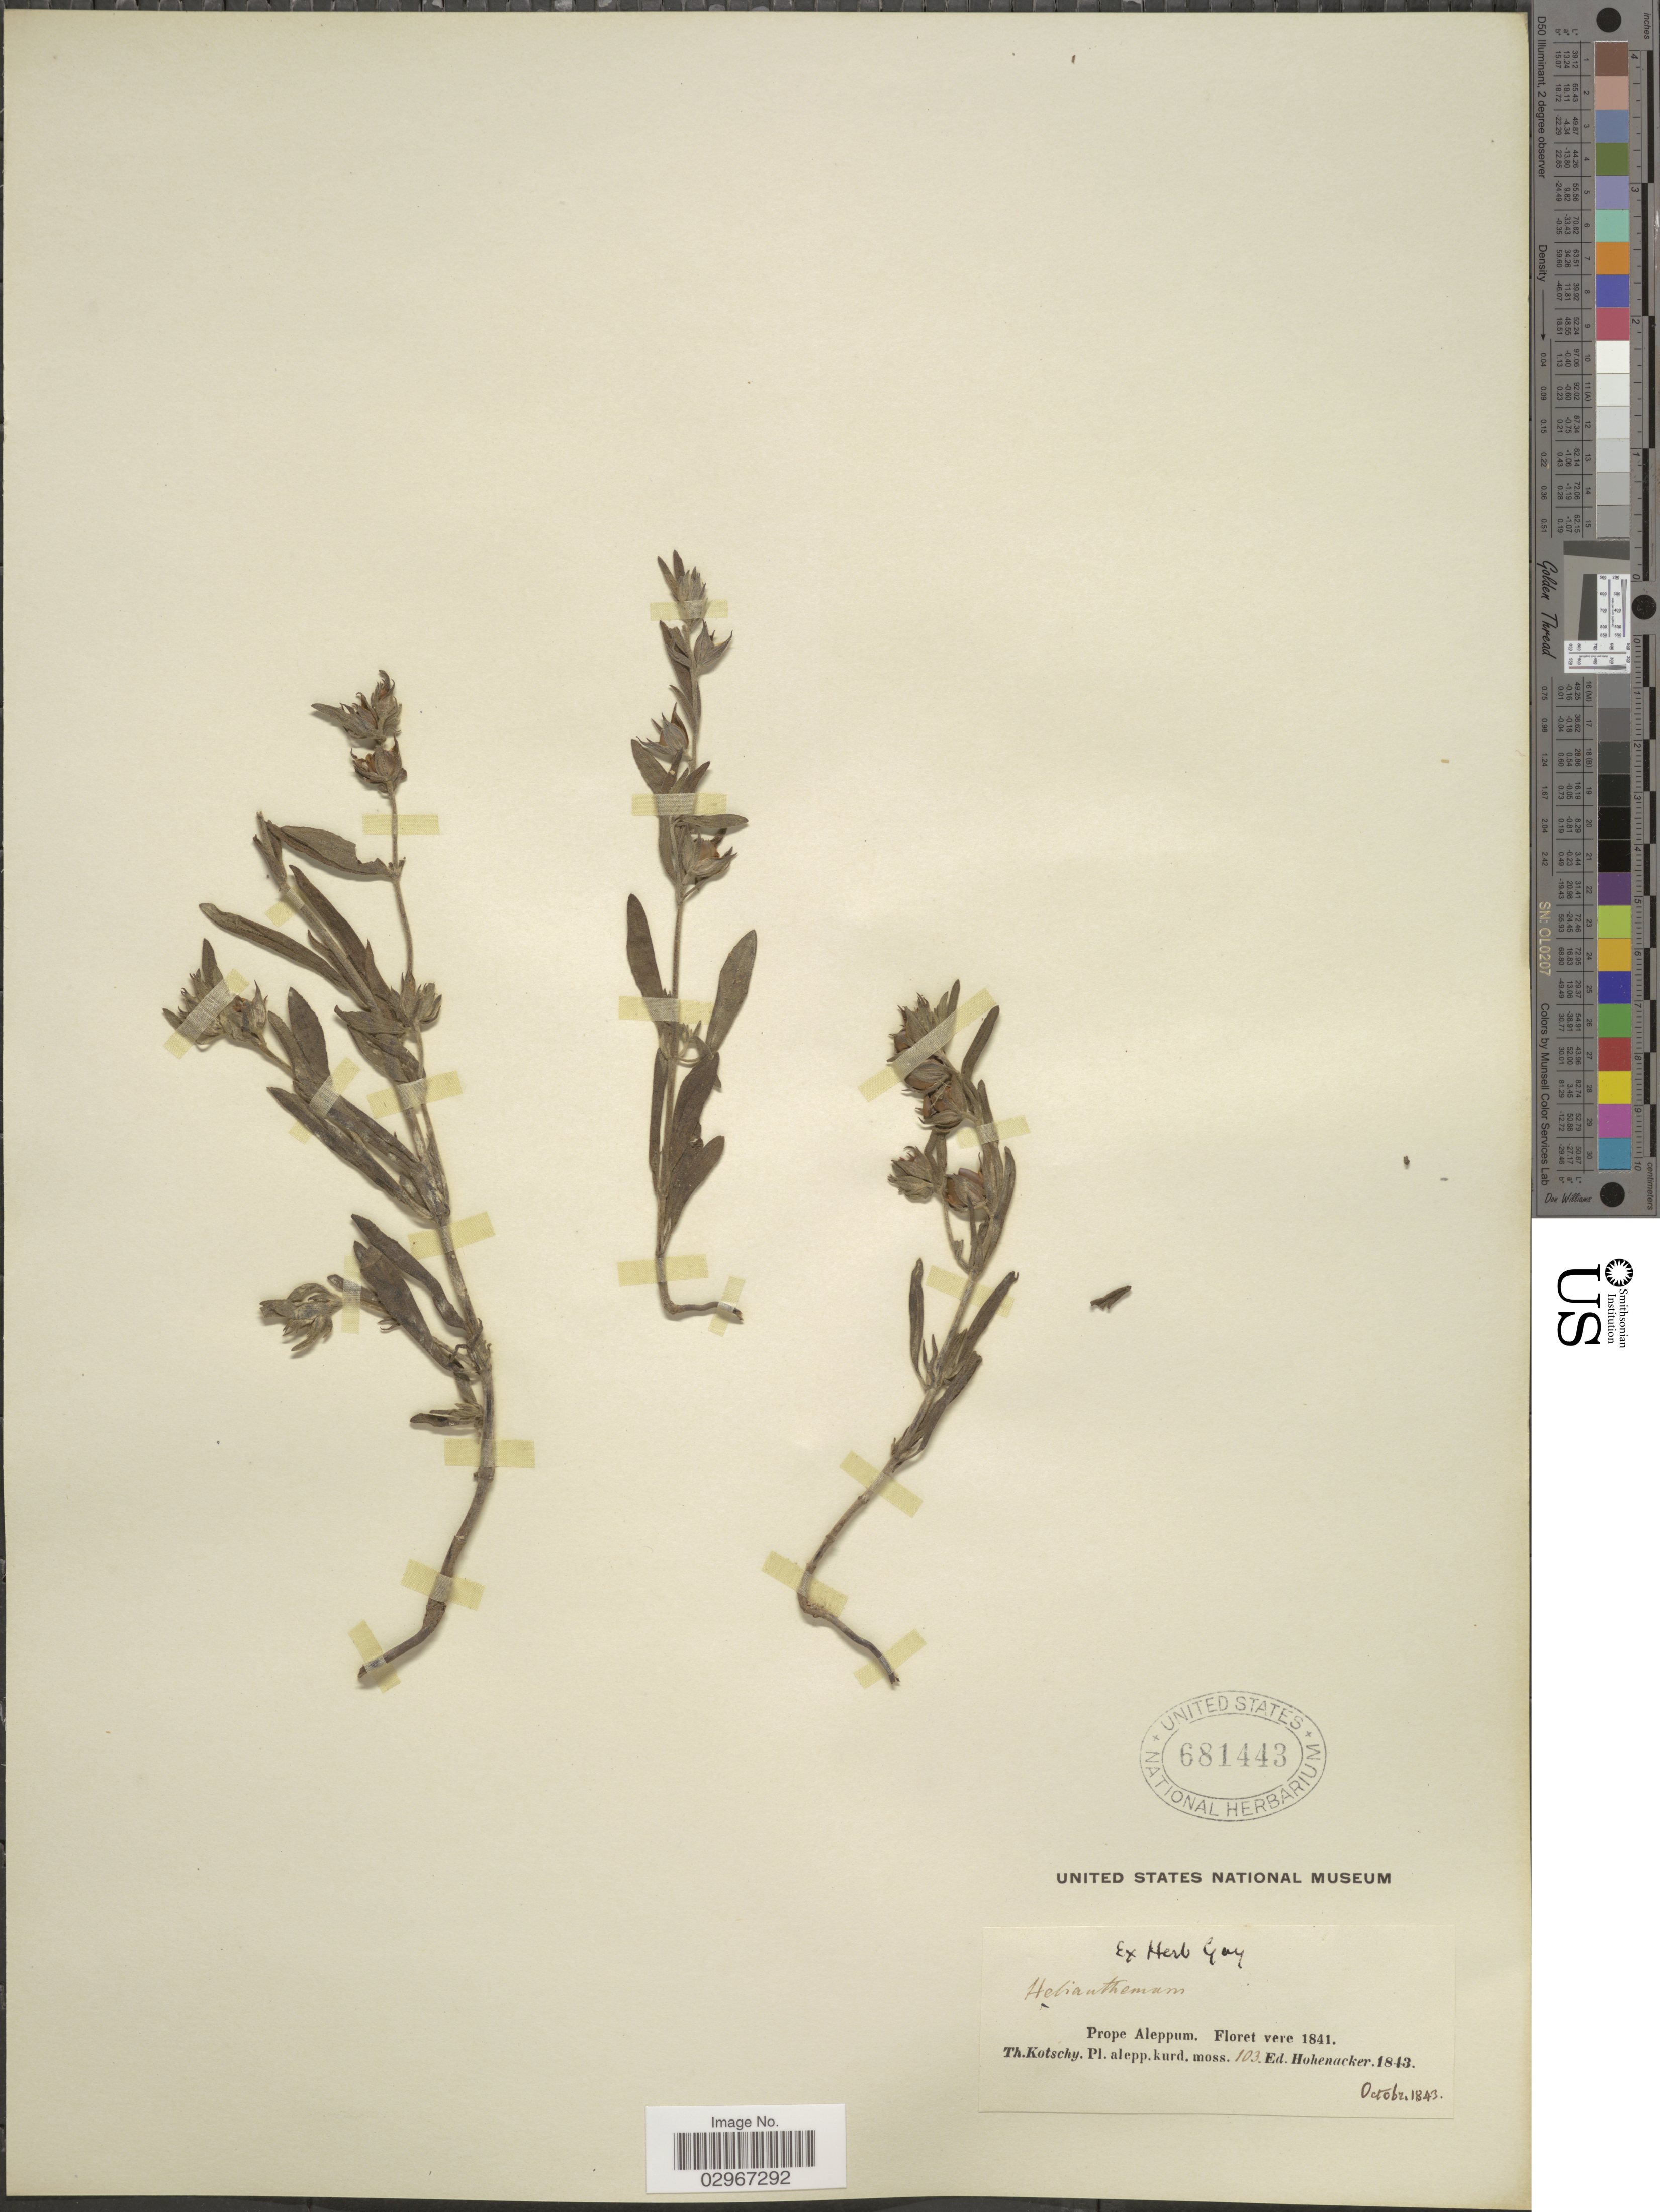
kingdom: Plantae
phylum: Tracheophyta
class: Magnoliopsida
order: Malvales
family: Cistaceae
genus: Helianthemum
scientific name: Helianthemum sp.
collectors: E. Hohenacker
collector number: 103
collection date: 1843-10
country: Syria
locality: Prope Aleppum.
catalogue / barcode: US 681443